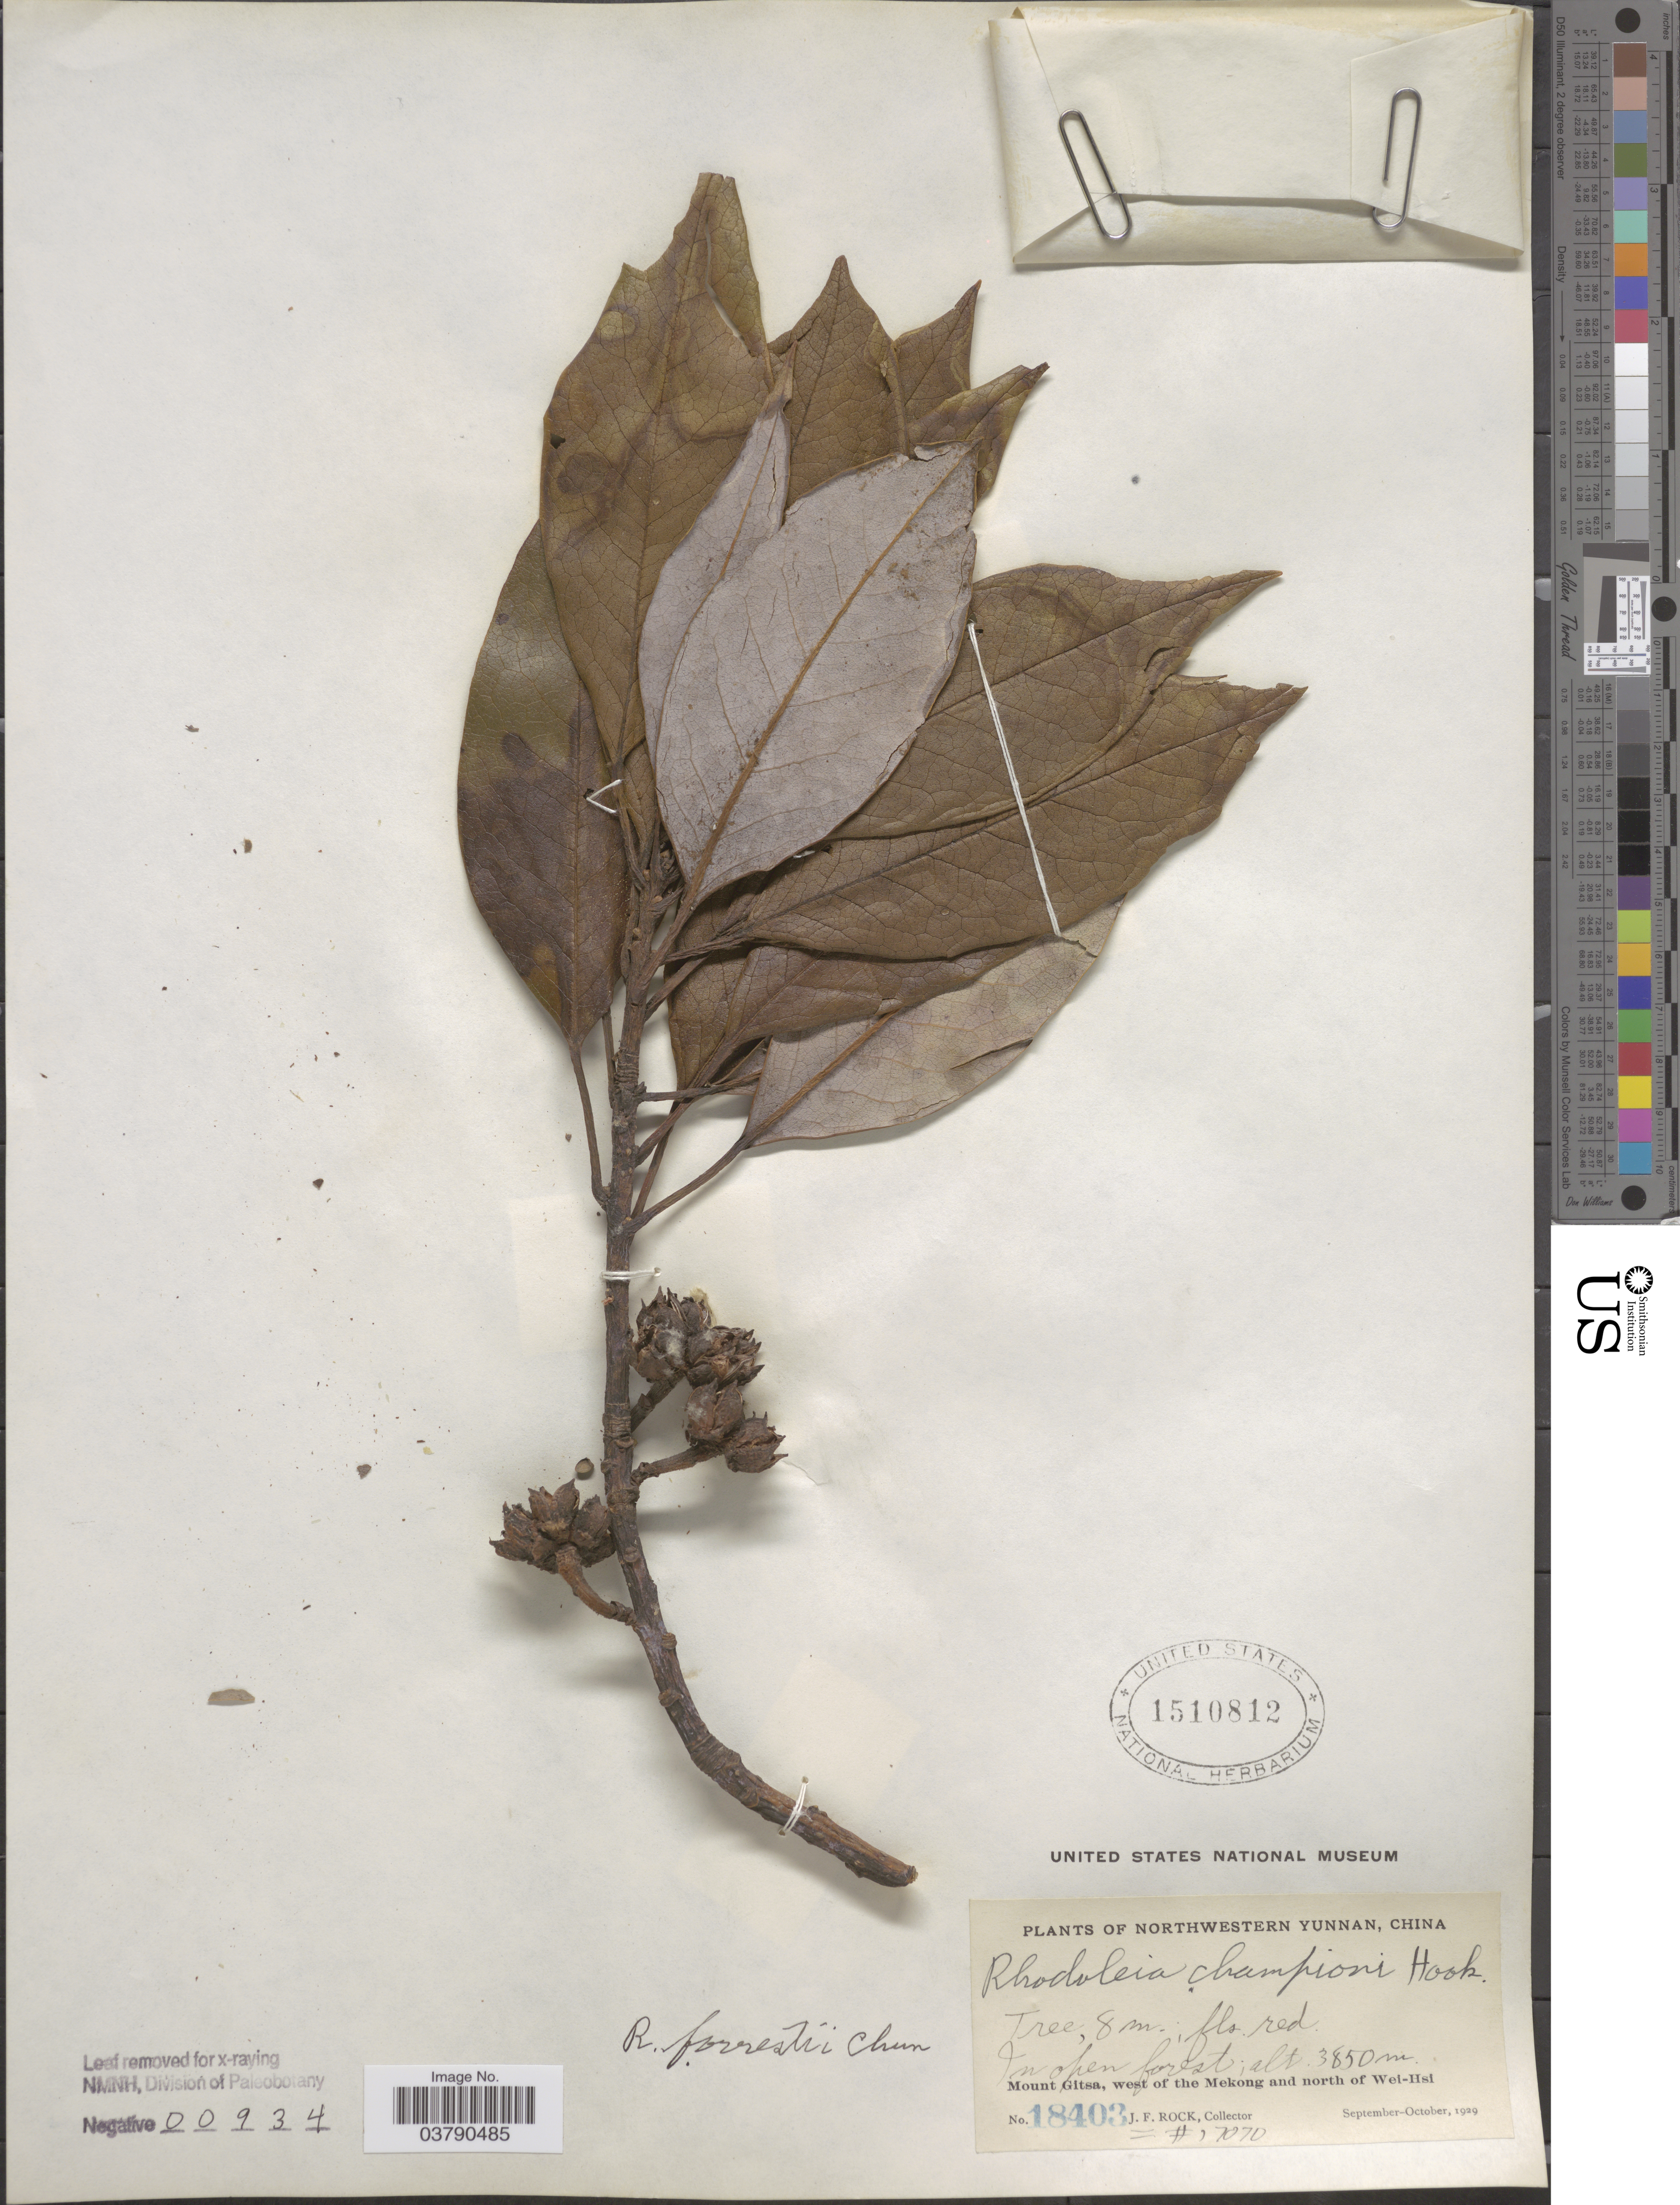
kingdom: Plantae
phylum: Tracheophyta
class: Magnoliopsida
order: Saxifragales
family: Hamamelidaceae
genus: Rhodoleia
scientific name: Rhodoleia forrestii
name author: Chun ex Exell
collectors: J. Rock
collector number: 18403/17070?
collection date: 1929-09/1929-10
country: China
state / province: Yunnan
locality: Northwestern Yunnan. Mount Gitsa, west of the Mekong and north of Wei-Hsi.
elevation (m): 3850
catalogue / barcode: US 1510812